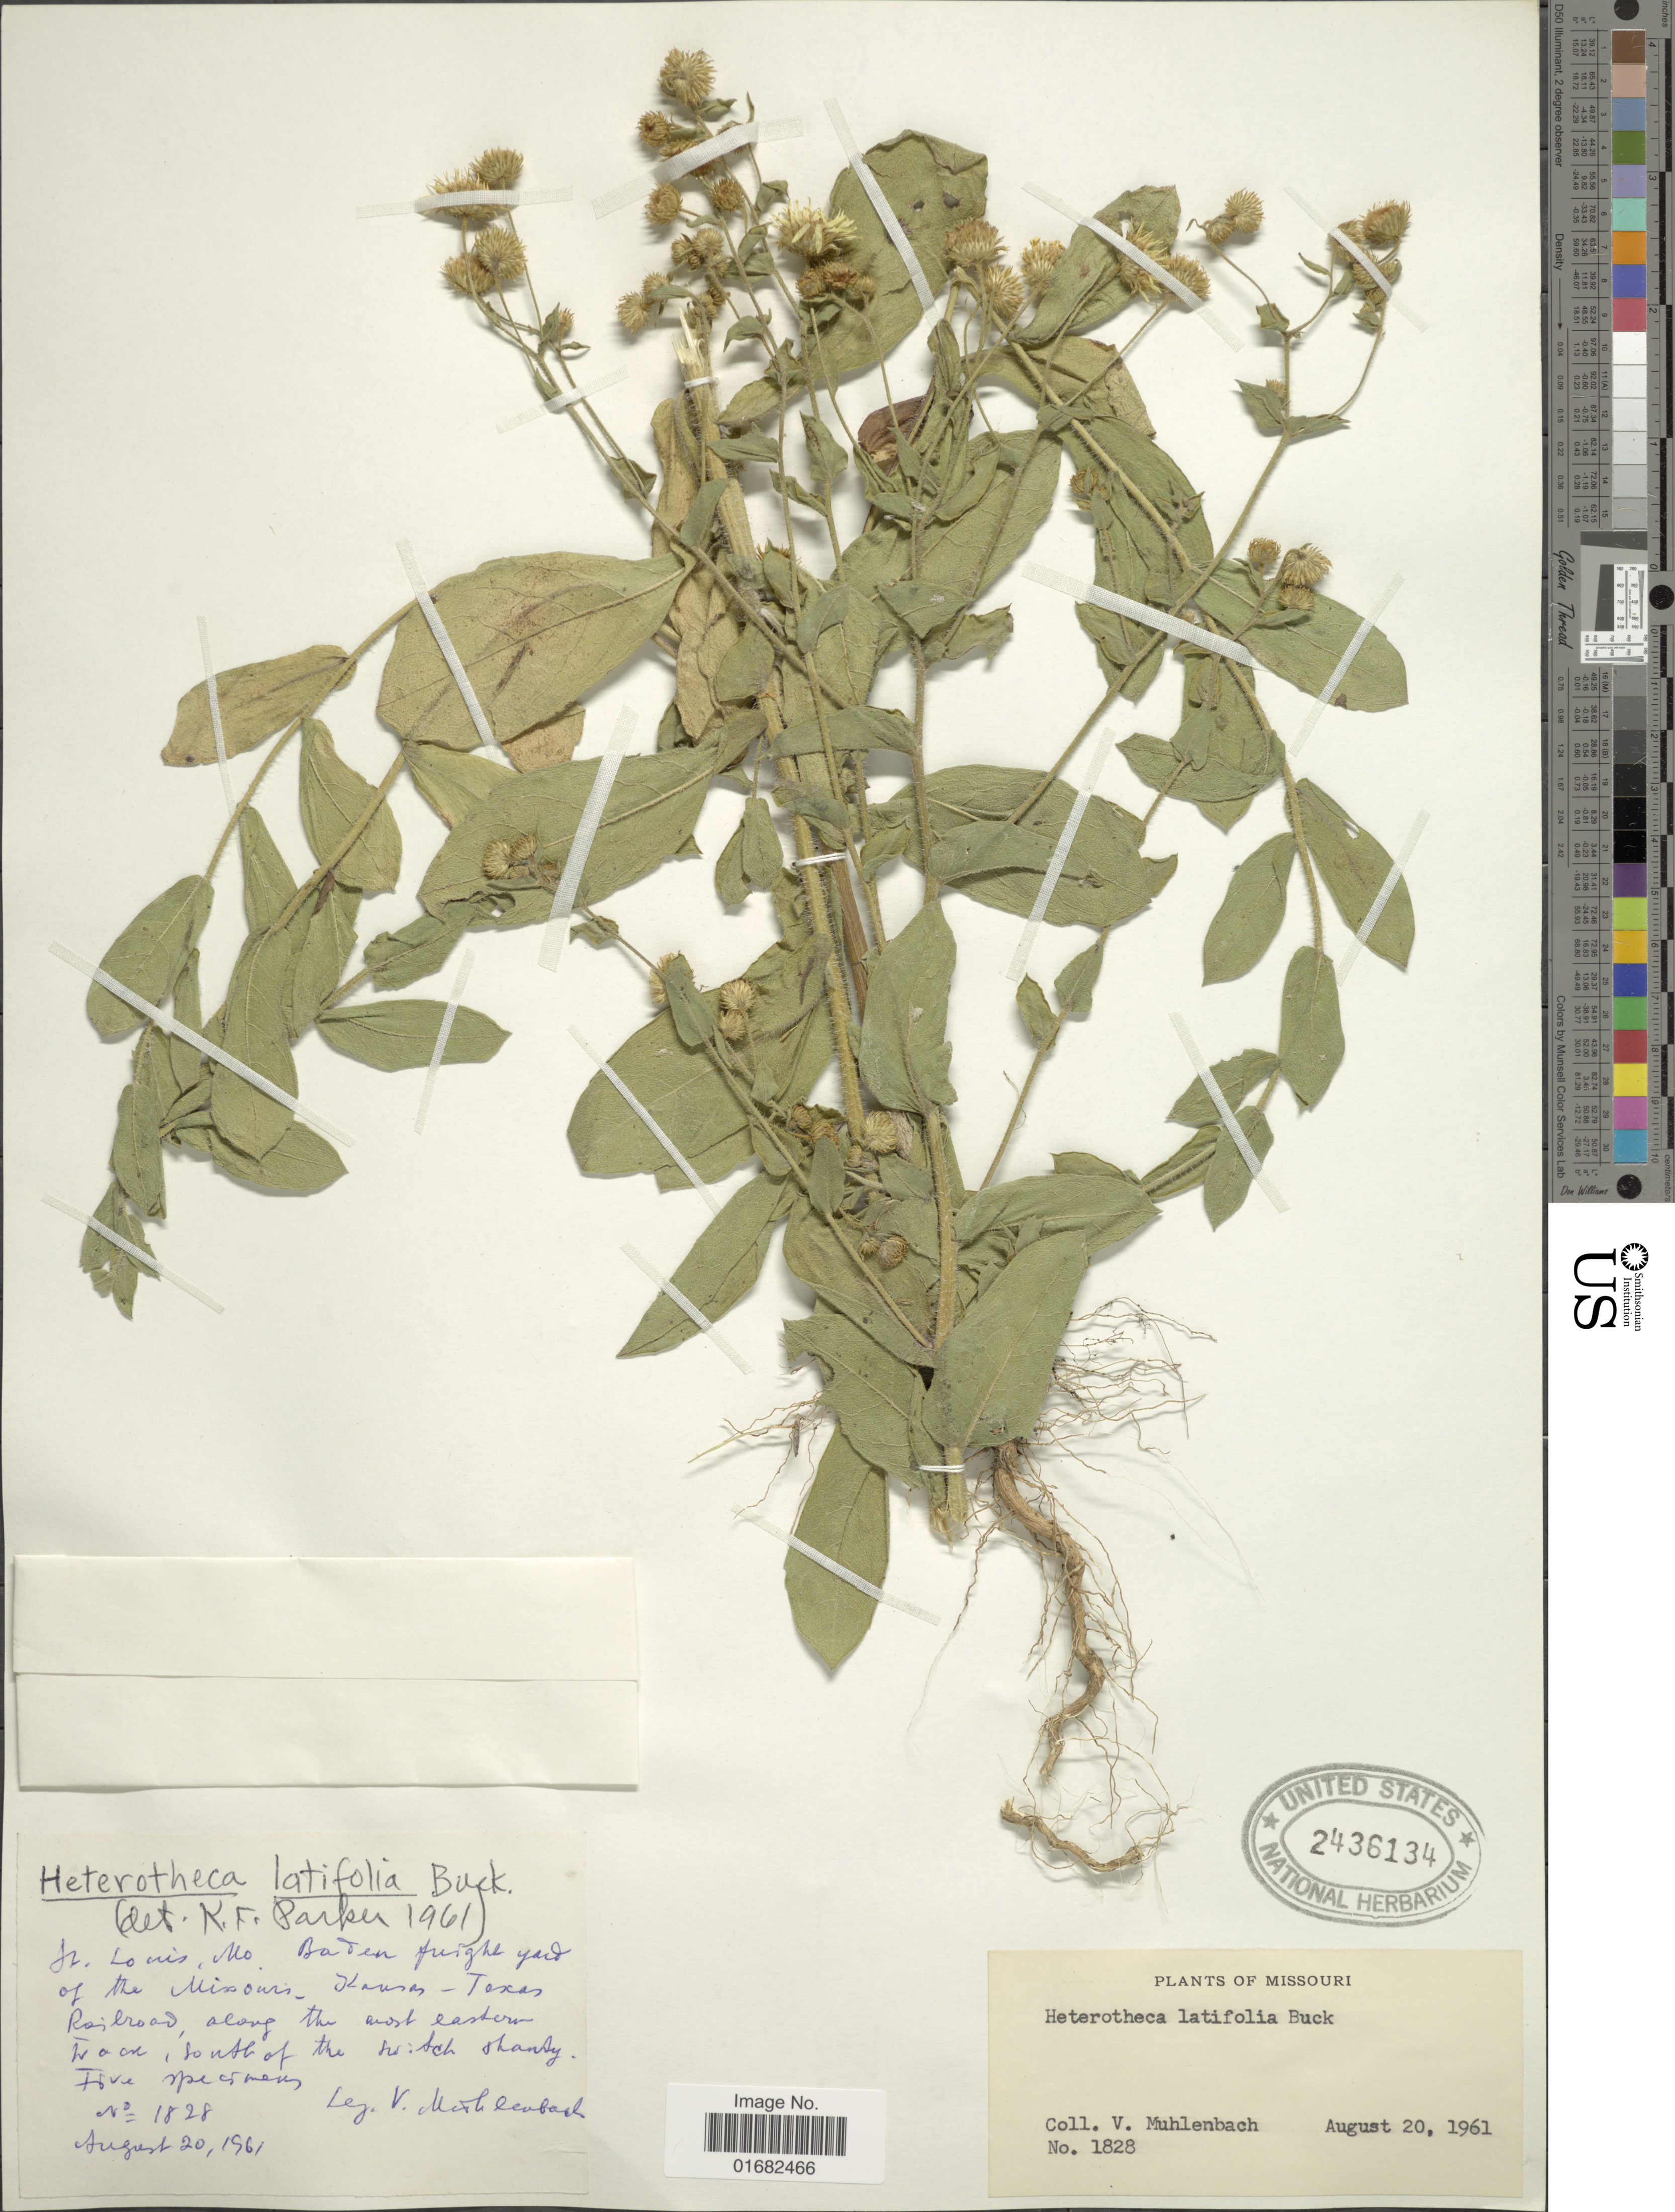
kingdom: Plantae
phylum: Tracheophyta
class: Magnoliopsida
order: Asterales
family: Asteraceae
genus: Heterotheca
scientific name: Heterotheca latifolia var. latifolia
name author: Buckley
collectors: V. Mühlenbach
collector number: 1828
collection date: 1961-08-20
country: United States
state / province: Missouri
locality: St. Louis. Baden freight yard of the Missouri - Kansas - Texas Railroad, along the most eastern track, south of the switch shanty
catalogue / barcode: US 2436134